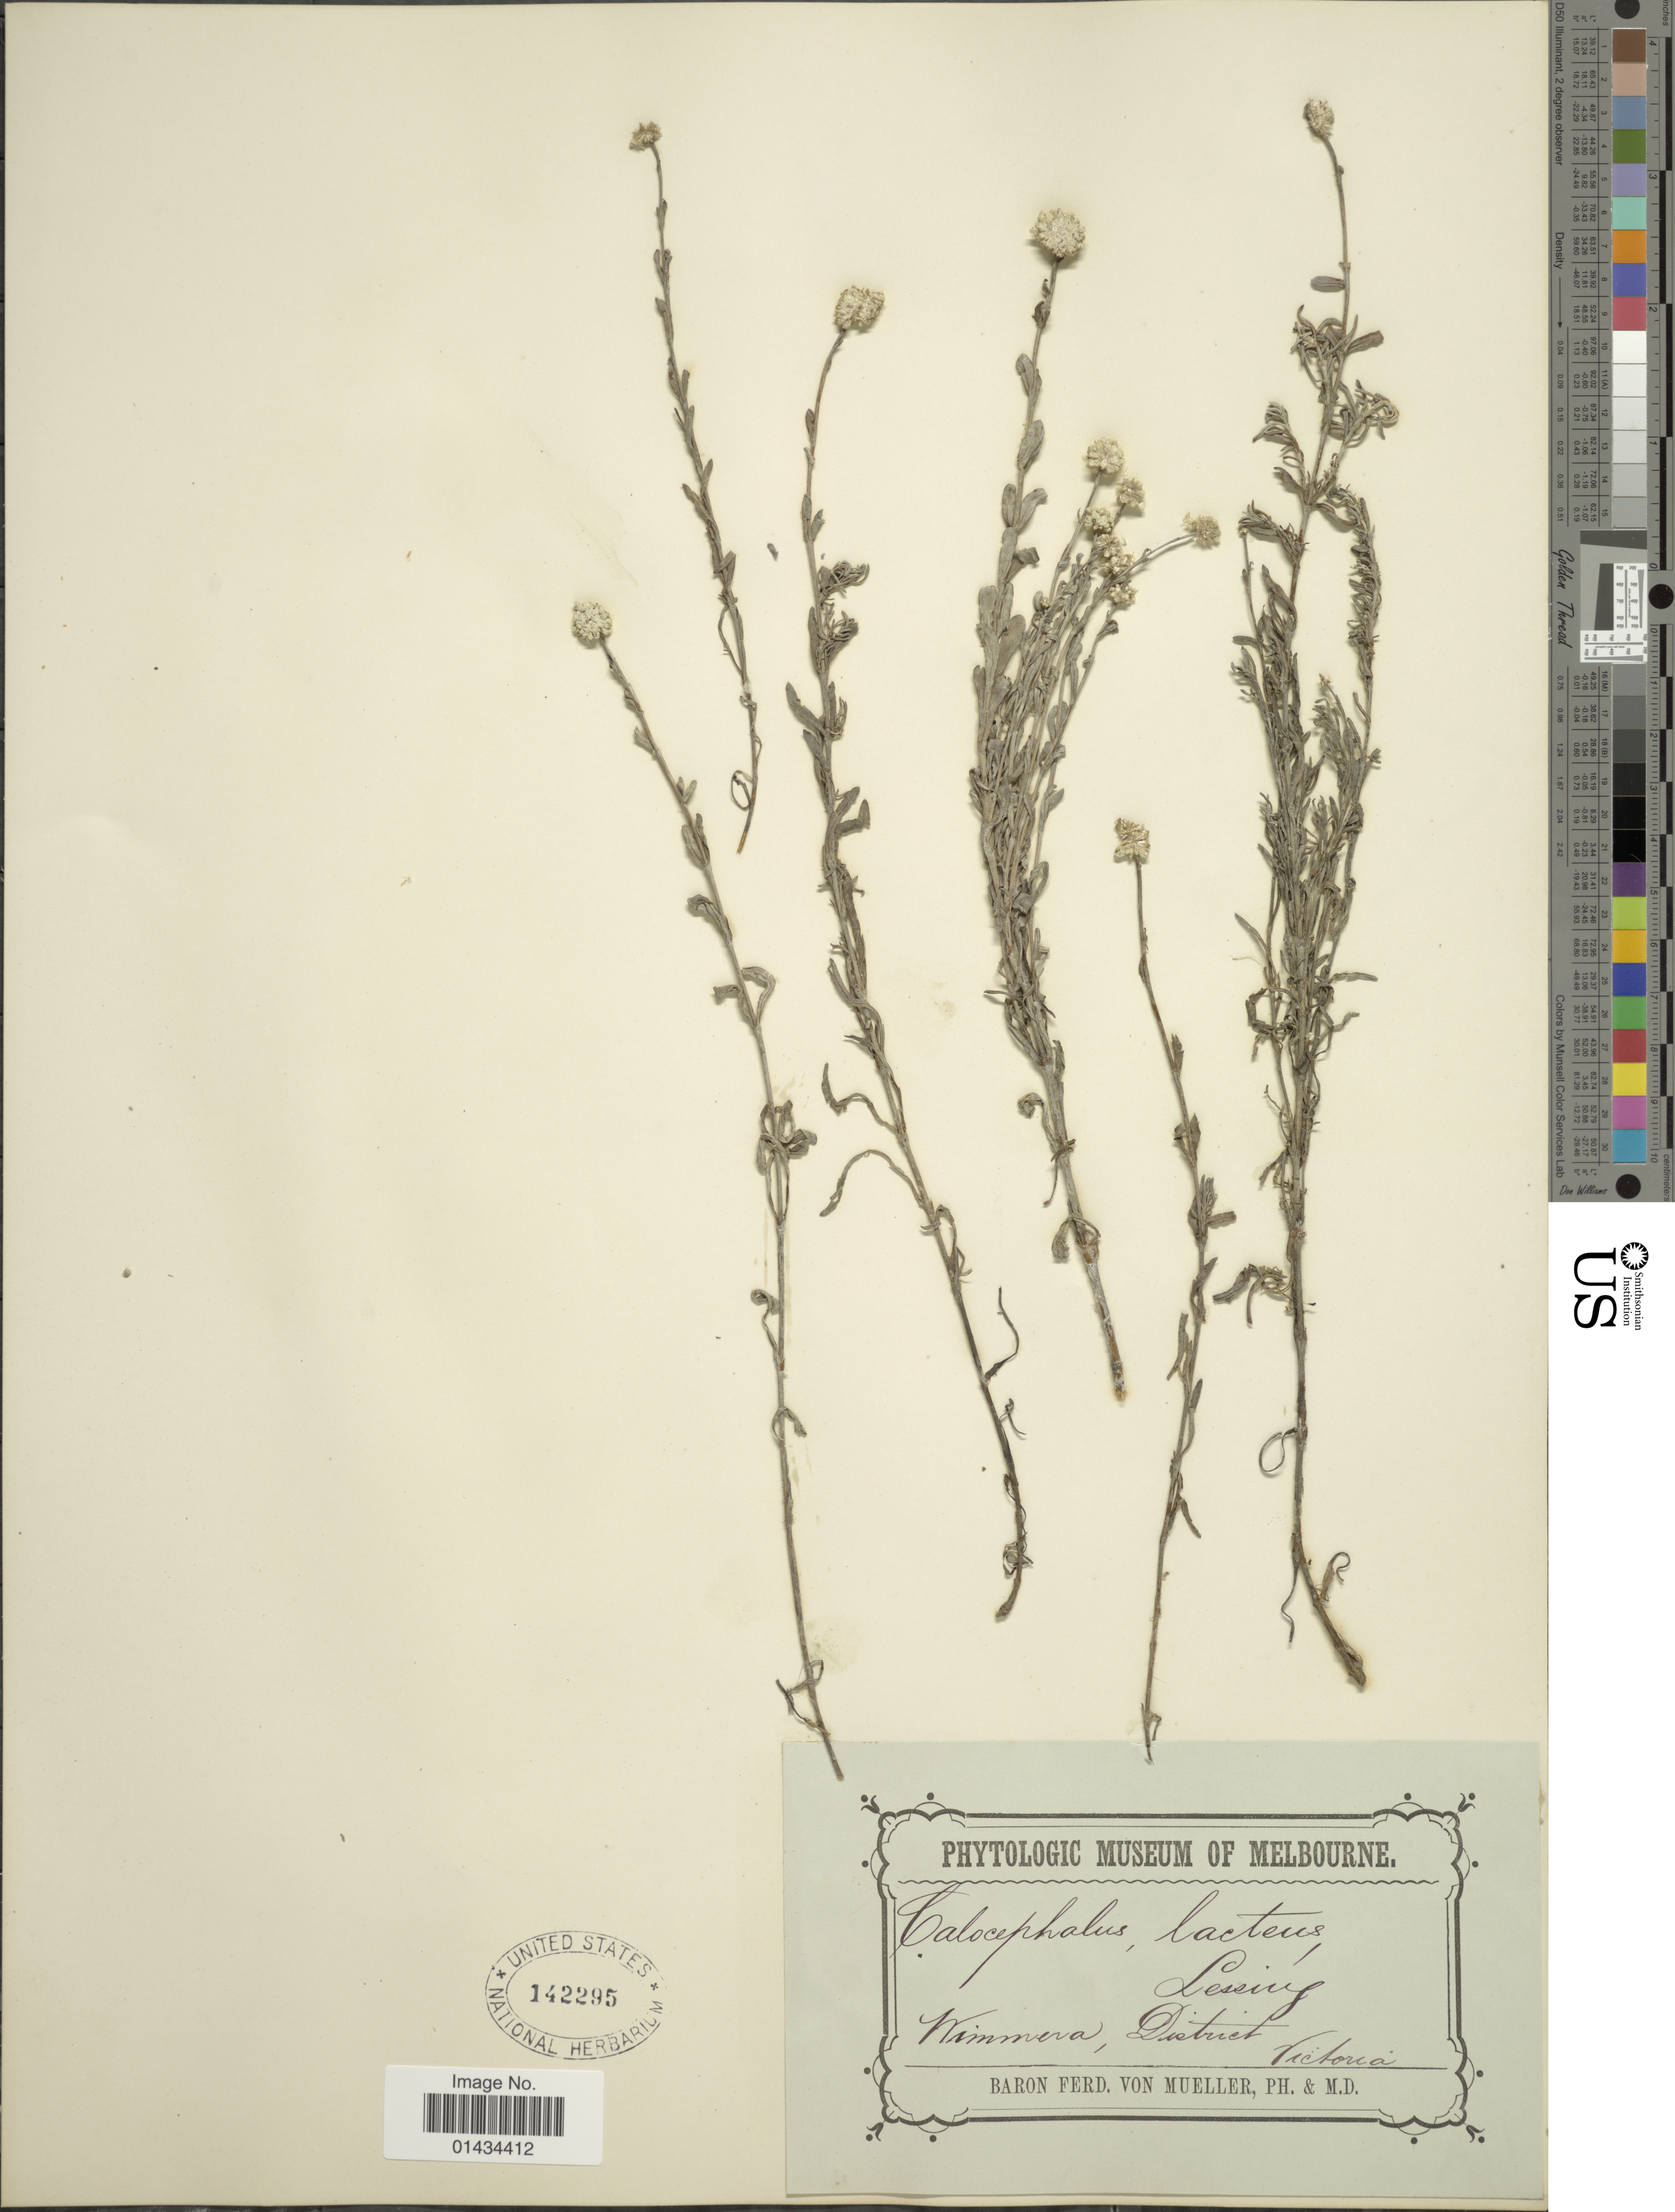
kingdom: Plantae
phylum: Tracheophyta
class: Magnoliopsida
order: Asterales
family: Asteraceae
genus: Calocephalus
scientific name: Calocephalus lacteus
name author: Less.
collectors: F. von Mueller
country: Australia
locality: Wimmera, District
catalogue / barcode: US 142295